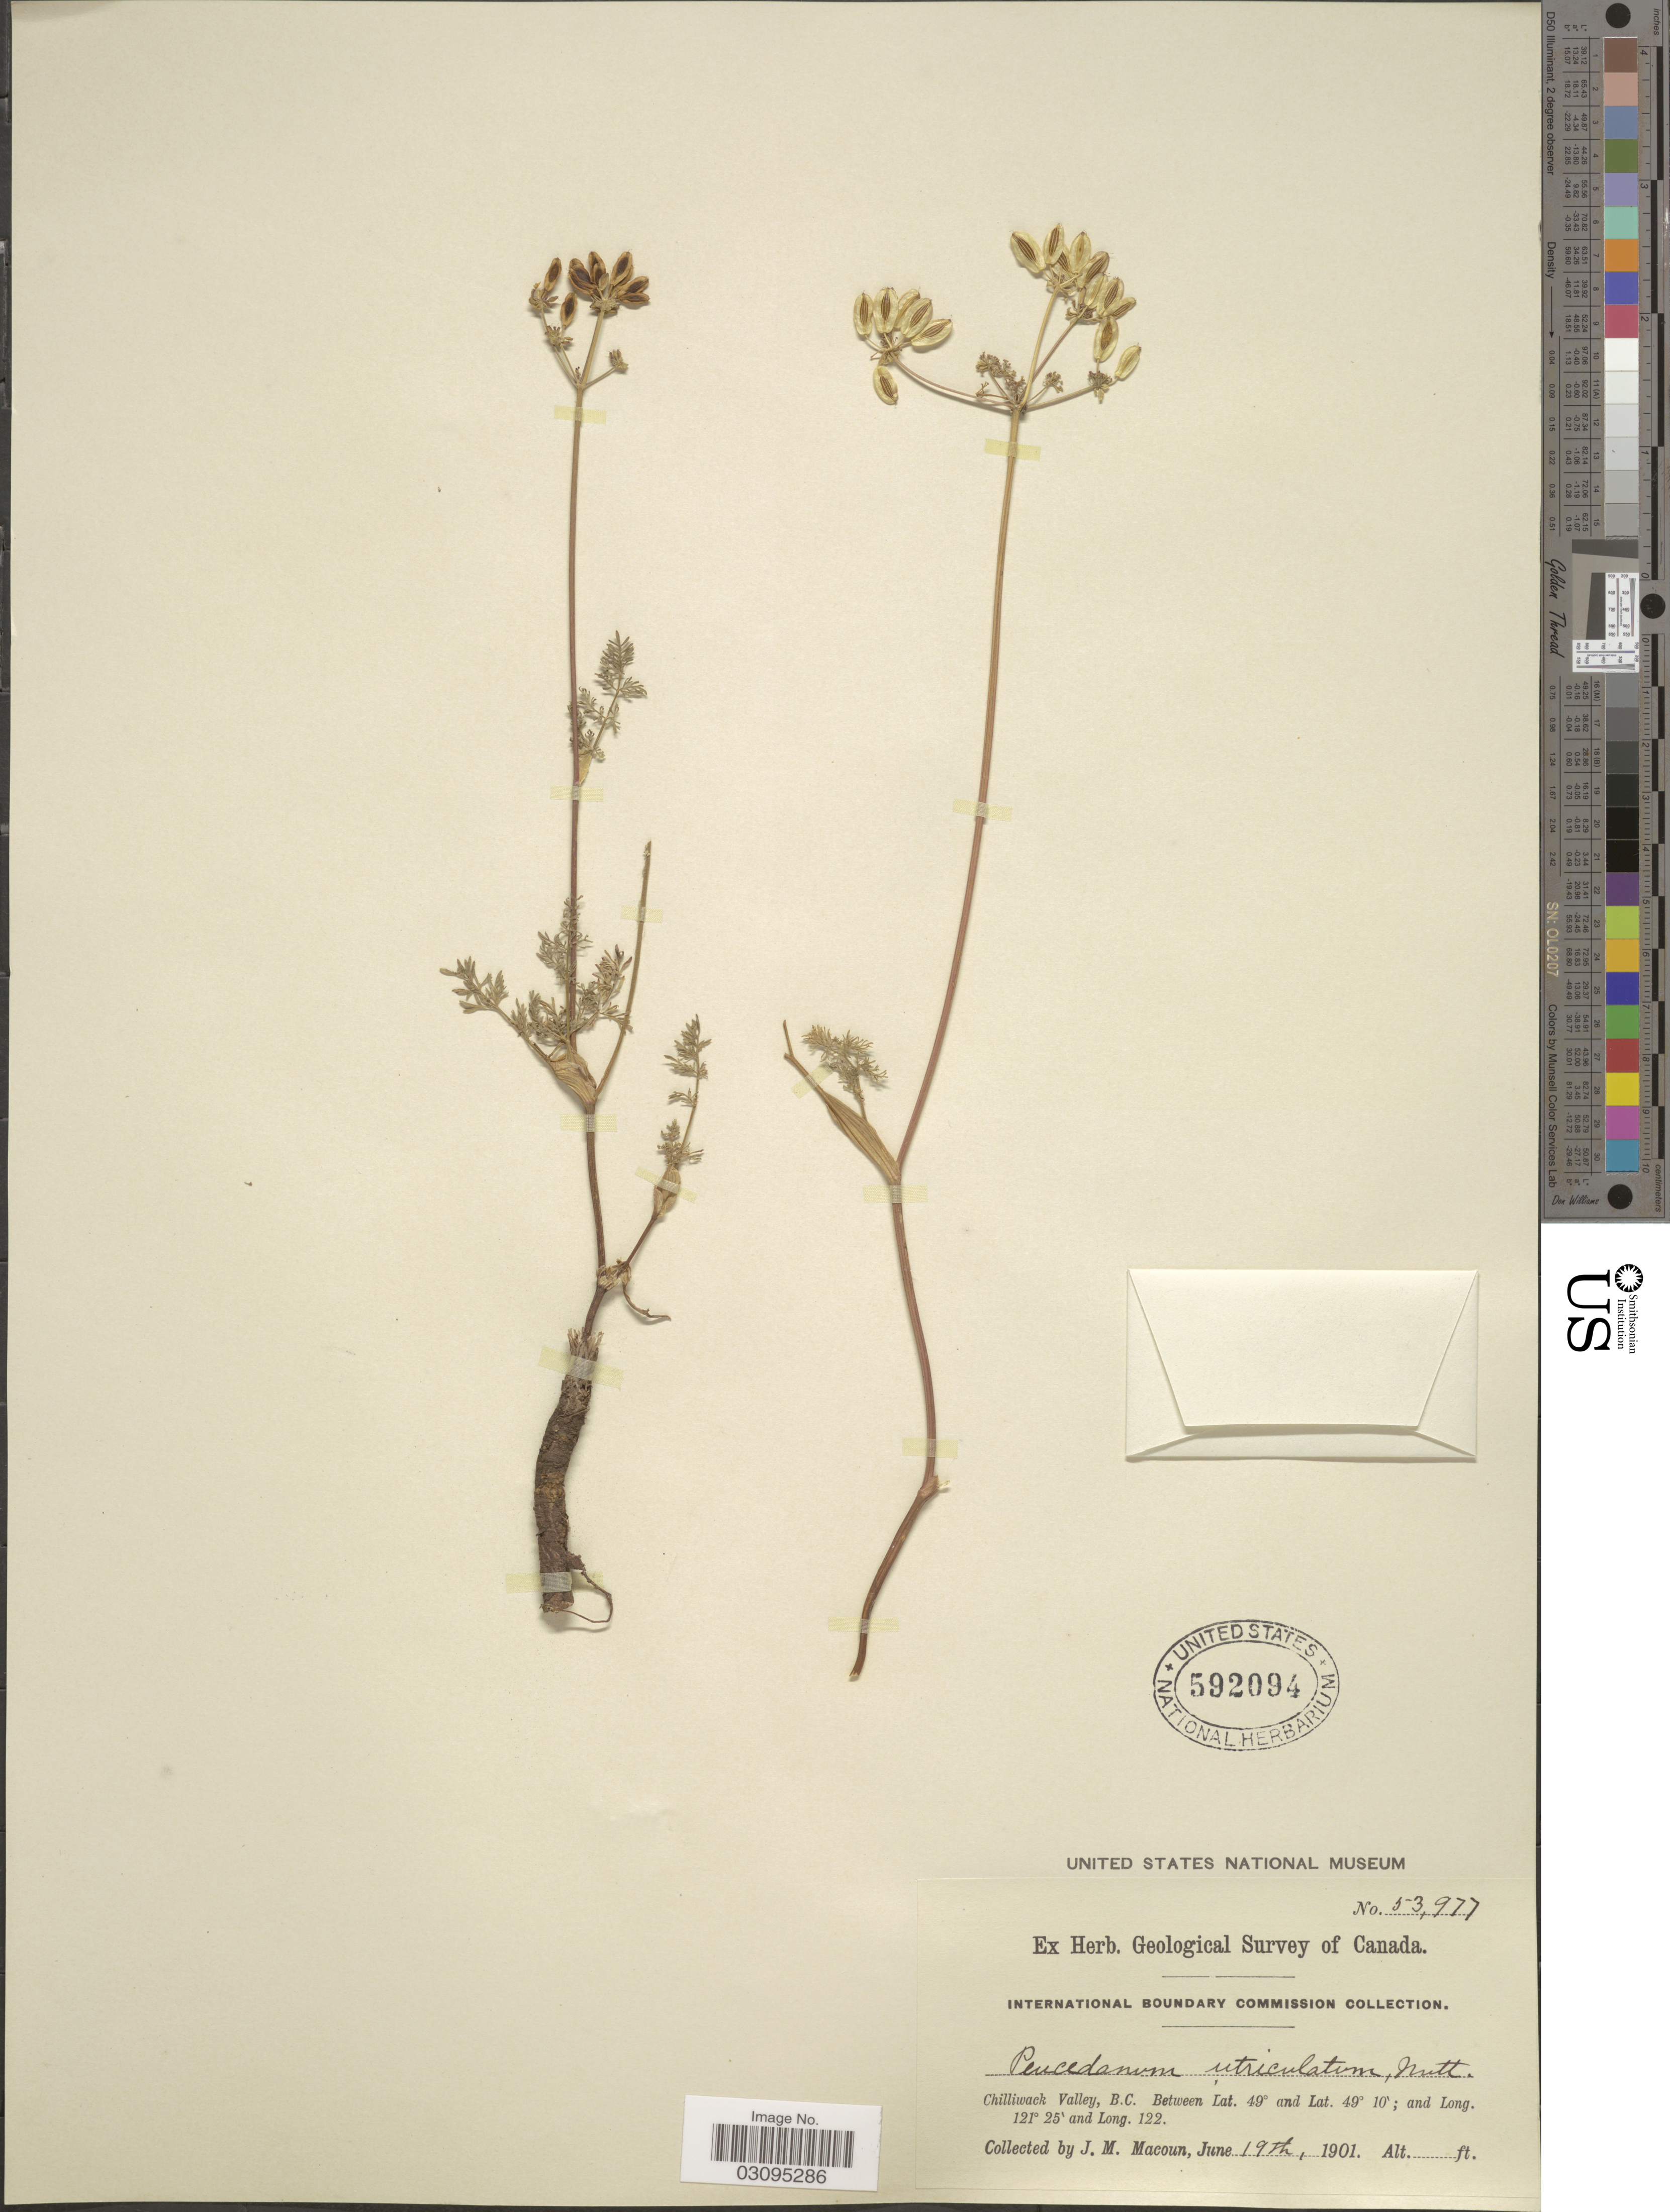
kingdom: Plantae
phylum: Tracheophyta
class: Magnoliopsida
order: Apiales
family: Apiaceae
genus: Lomatium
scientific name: Lomatium utriculatum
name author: (Nutt. ex Torr. & A. Gray) J.M. Coult. & Rose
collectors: J. M. Macoun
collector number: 53977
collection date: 1901-06-19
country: Canada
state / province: British Columbia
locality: Chilliwack Valley, B.C.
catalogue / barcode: US 592094